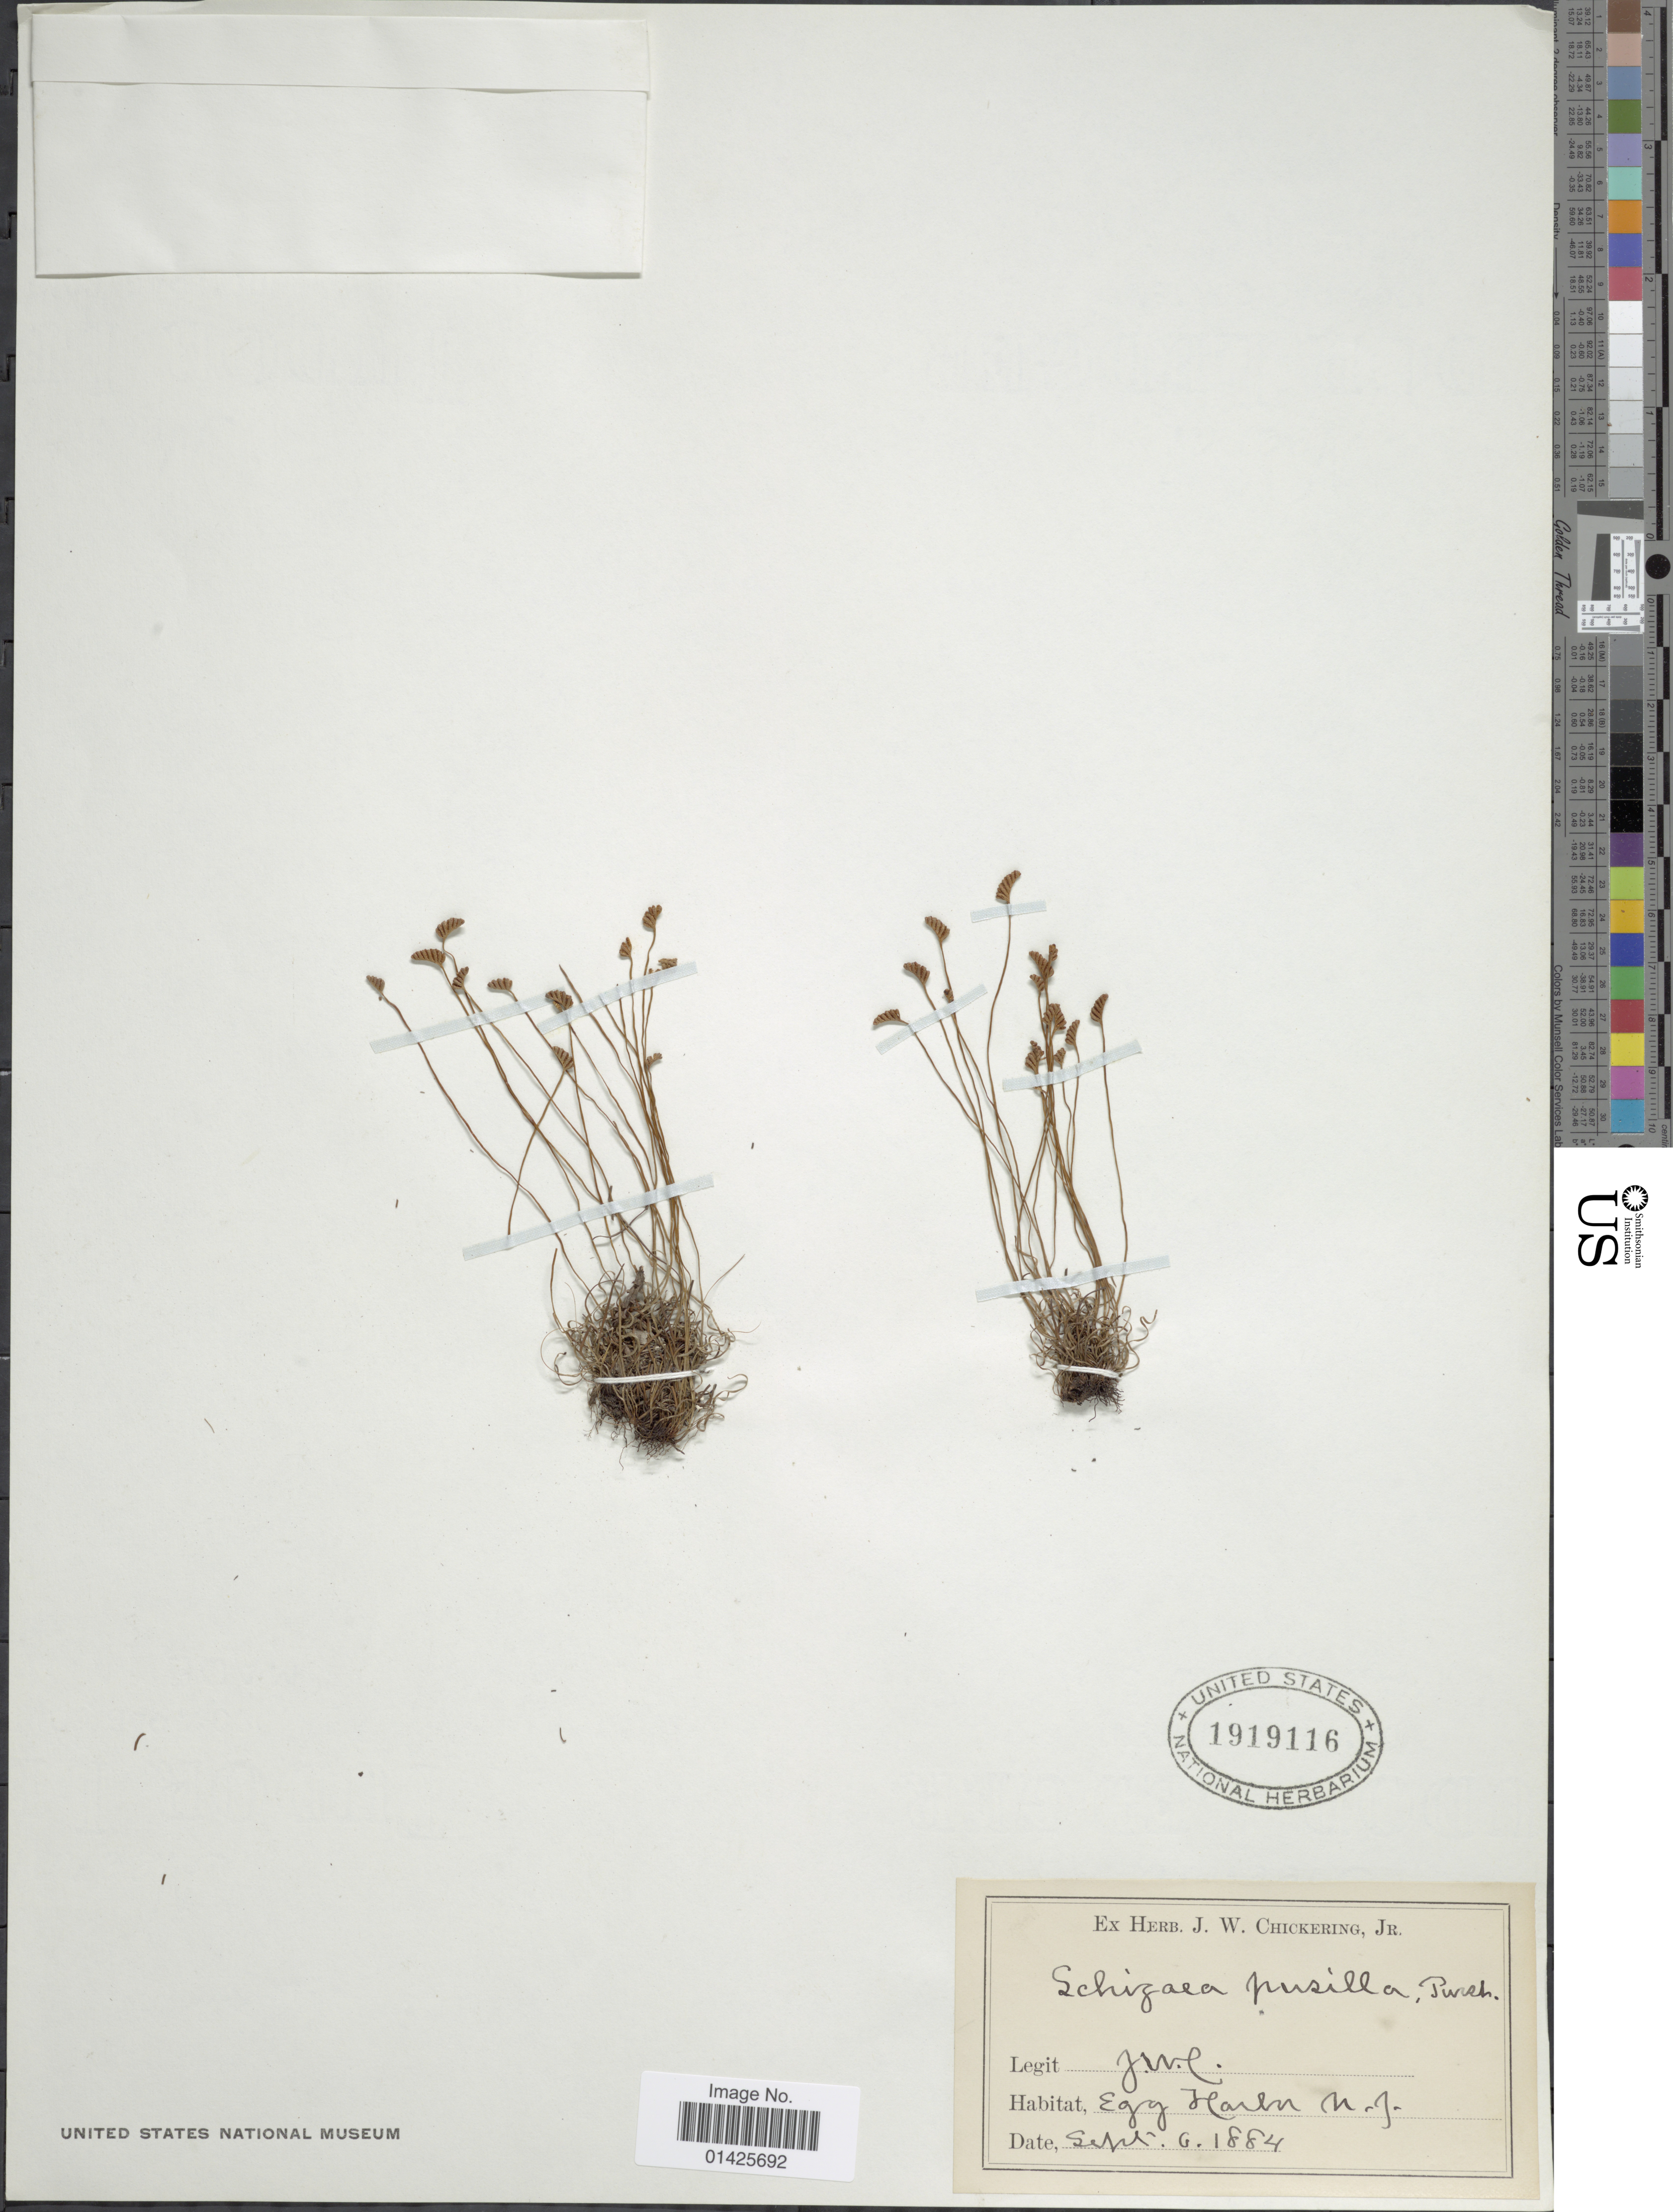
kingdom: Plantae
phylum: Tracheophyta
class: Polypodiopsida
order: Schizaeales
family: Schizaeaceae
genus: Schizaea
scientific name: Schizaea pusilla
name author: Pursh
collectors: Jive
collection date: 1884-09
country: United States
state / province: New Jersey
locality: Egg Harbor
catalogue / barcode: US 1919116